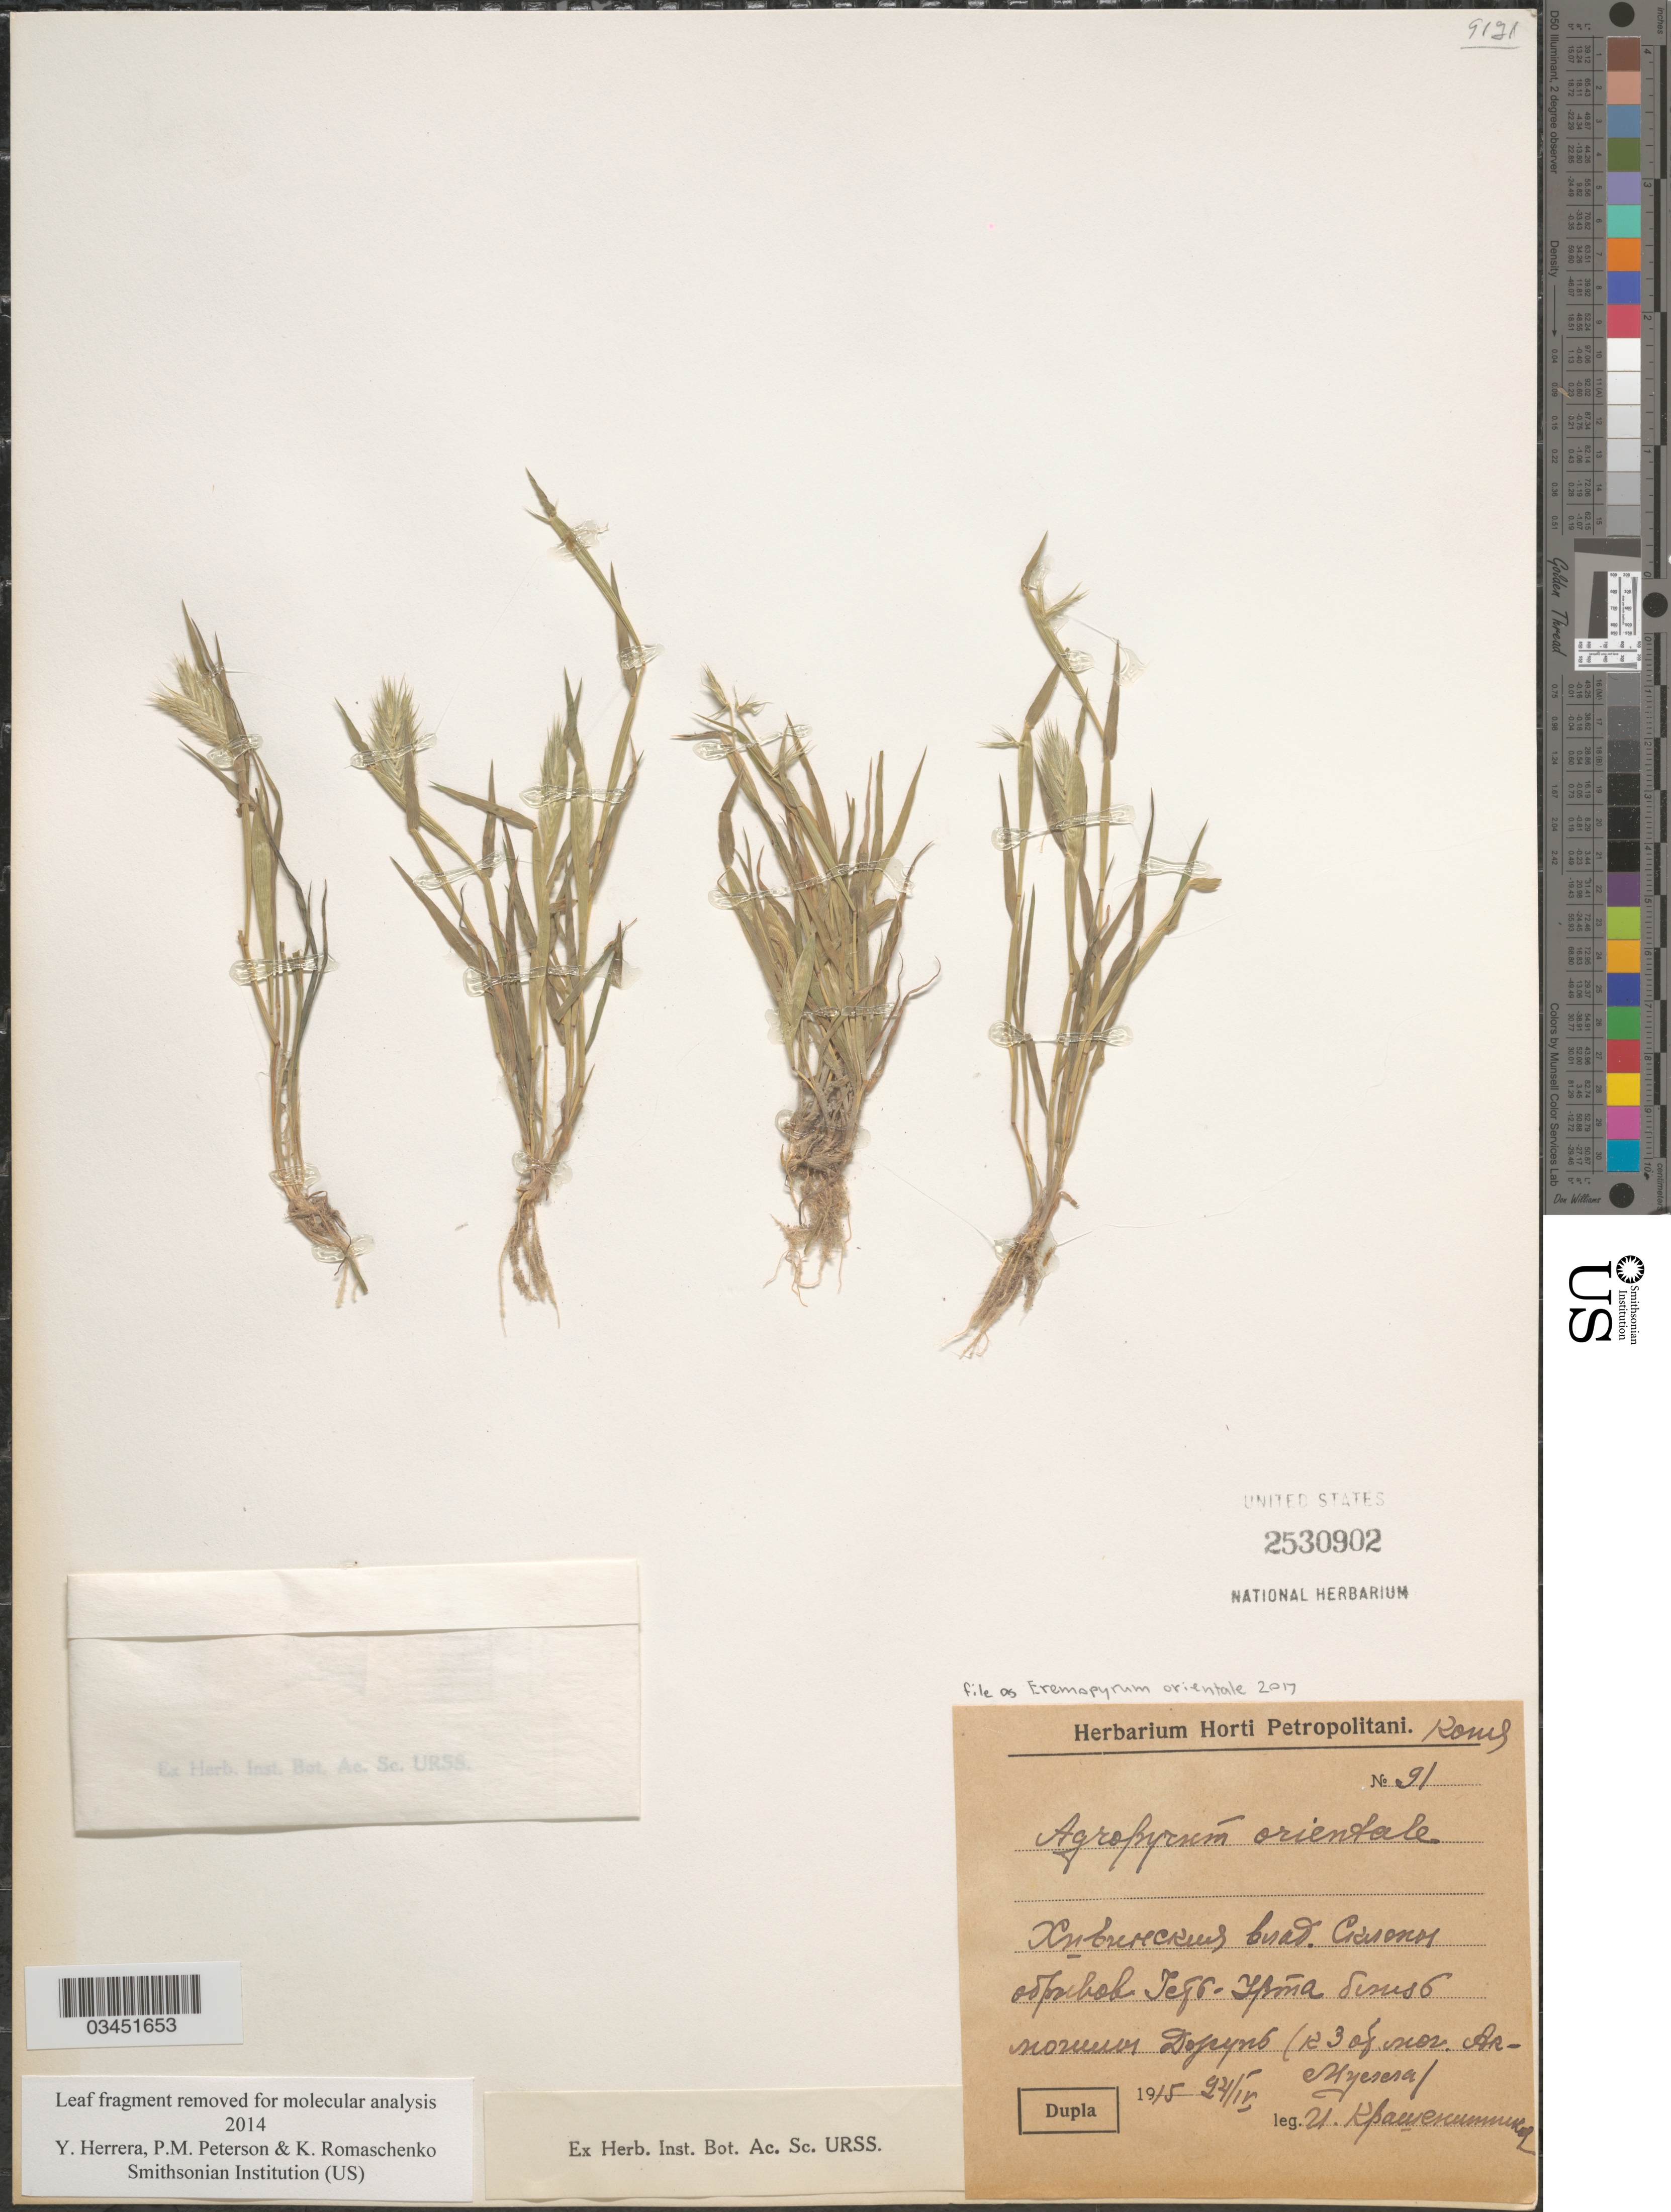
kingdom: Plantae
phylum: Tracheophyta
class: Liliopsida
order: Poales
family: Poaceae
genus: Eremopyrum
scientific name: Eremopyrum orientale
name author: (L.) Jaub. & Spach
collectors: I. Krasheninnikov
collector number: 91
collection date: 1915-04-24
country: Uzbekistan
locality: Ust-Urt, W of Ak-Mulla grave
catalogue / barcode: US 2530902